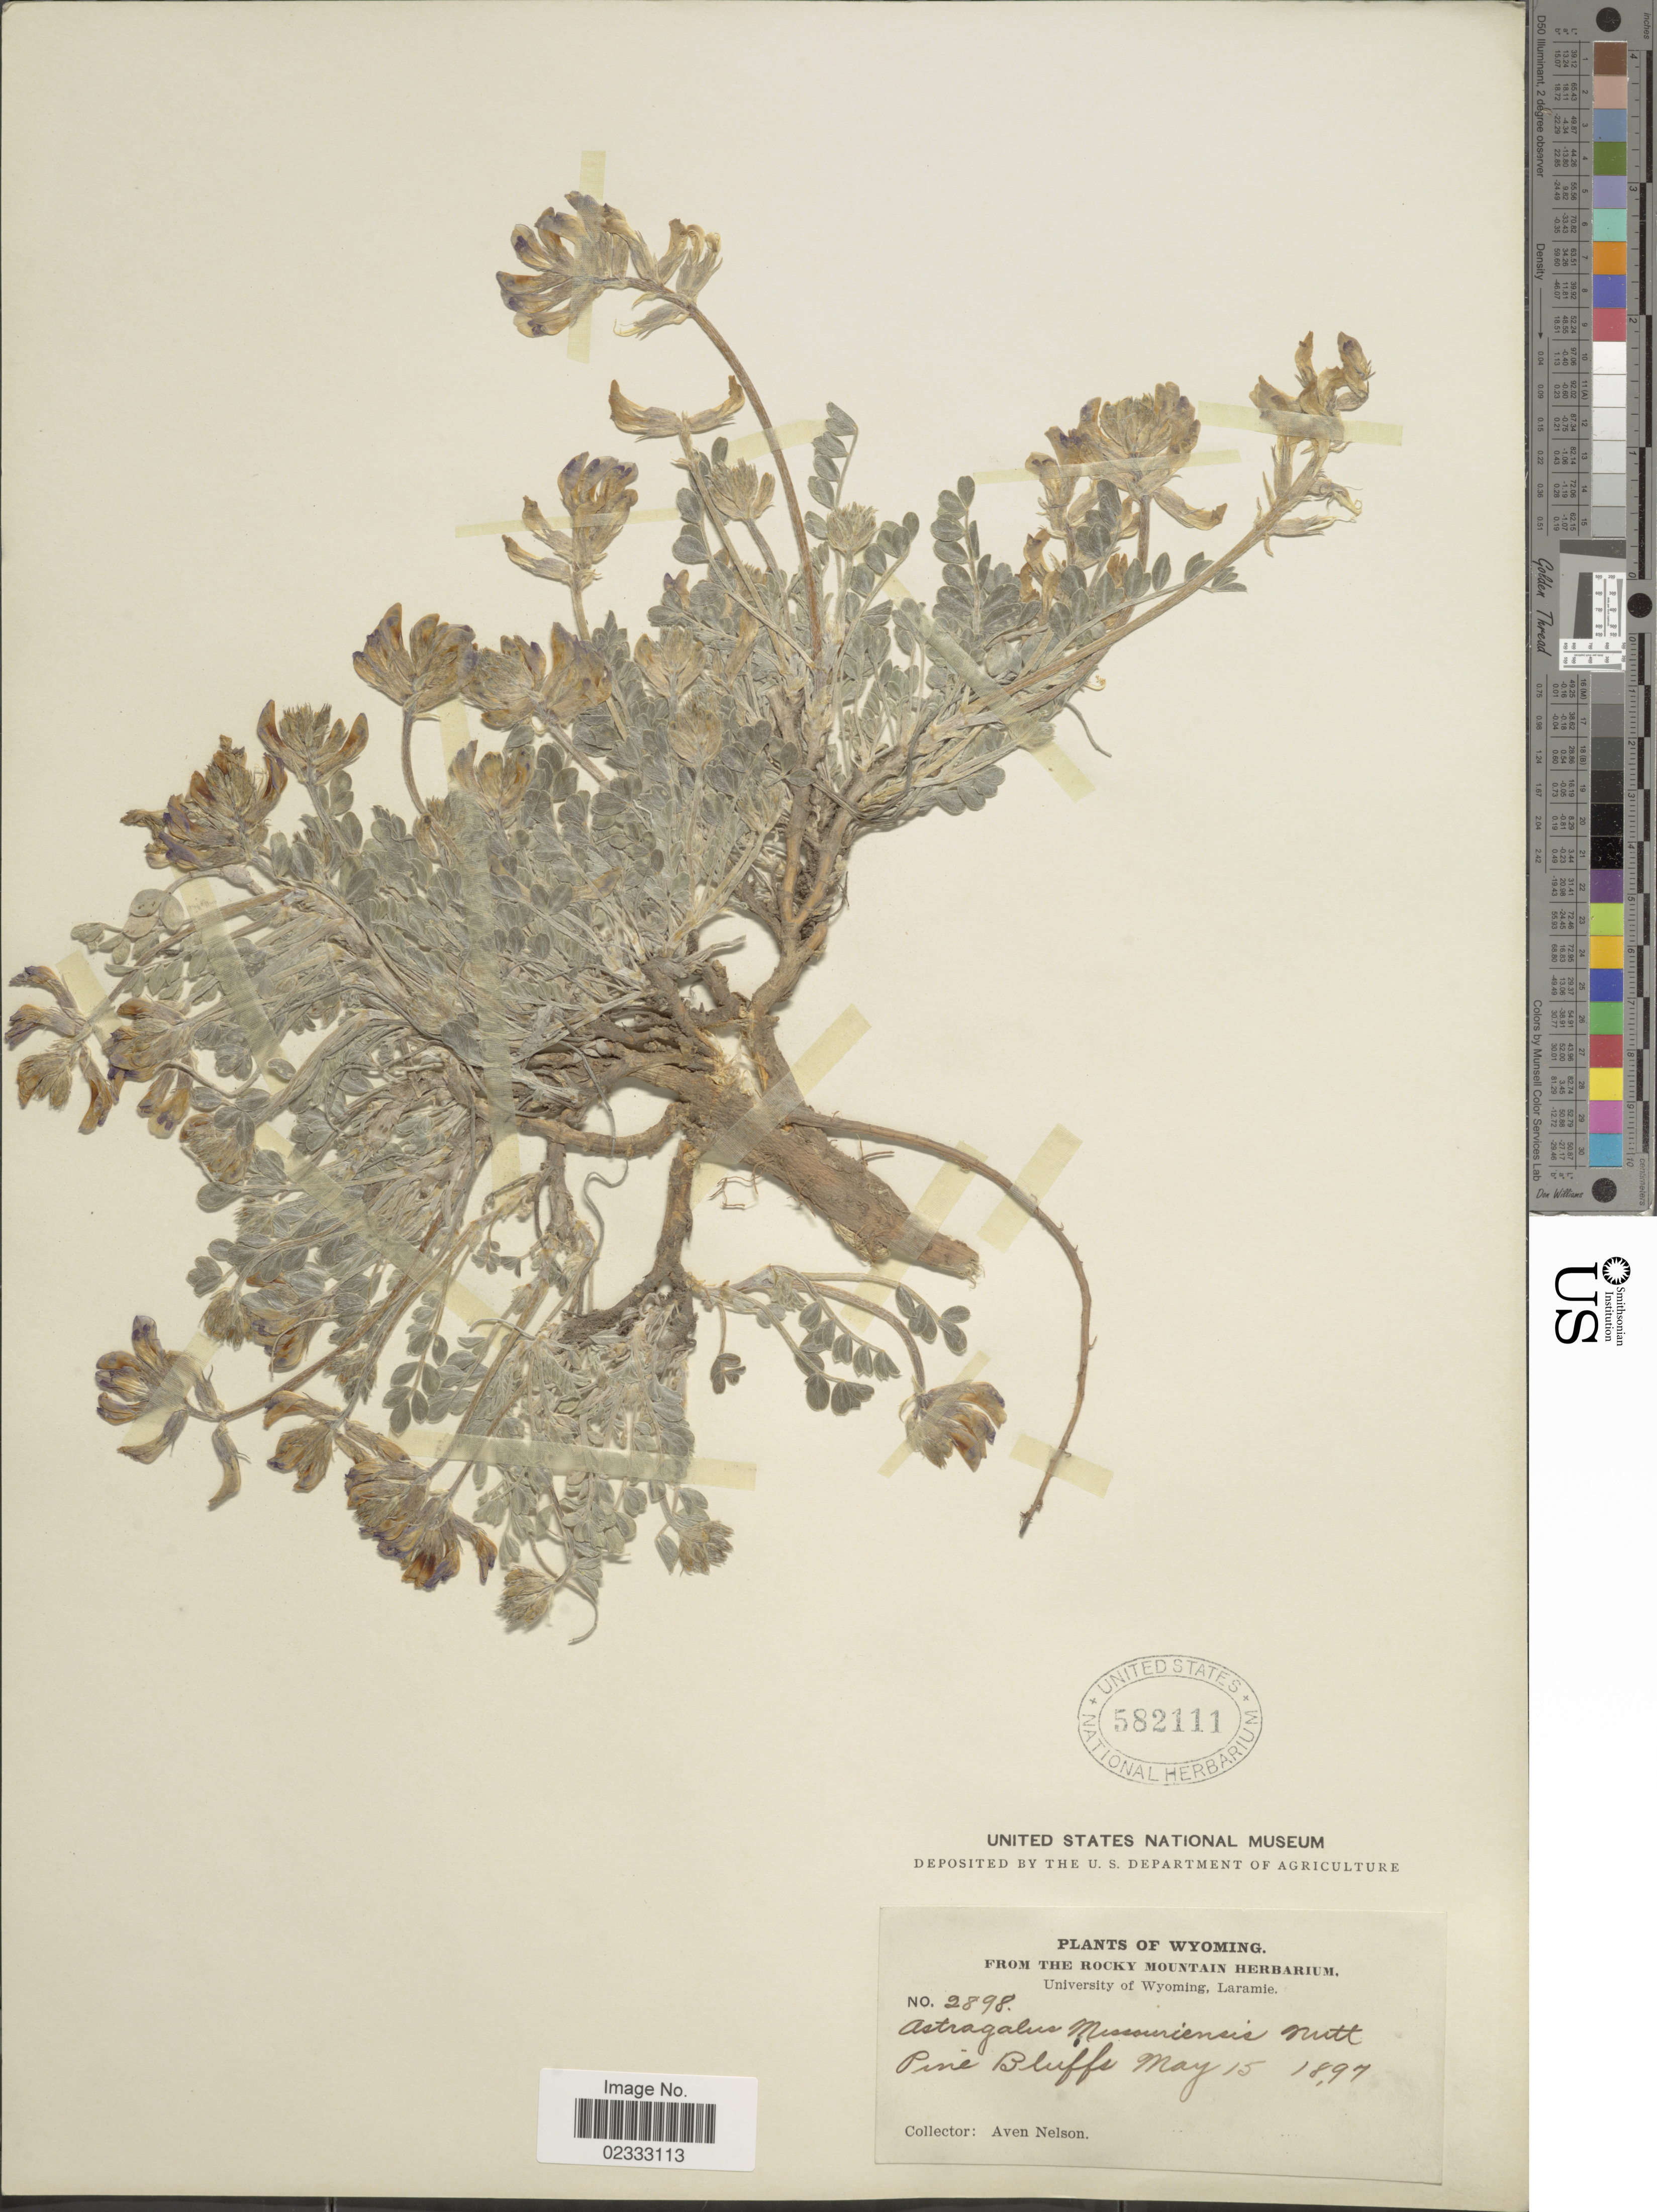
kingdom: Plantae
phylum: Tracheophyta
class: Magnoliopsida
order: Fabales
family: Fabaceae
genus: Astragalus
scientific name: Astragalus missouriensis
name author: Nutt.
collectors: A. Nelson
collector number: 2898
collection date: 1897-05-15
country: United States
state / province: Wyoming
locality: Wyoming, Pine Bluffs.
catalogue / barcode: US 582111